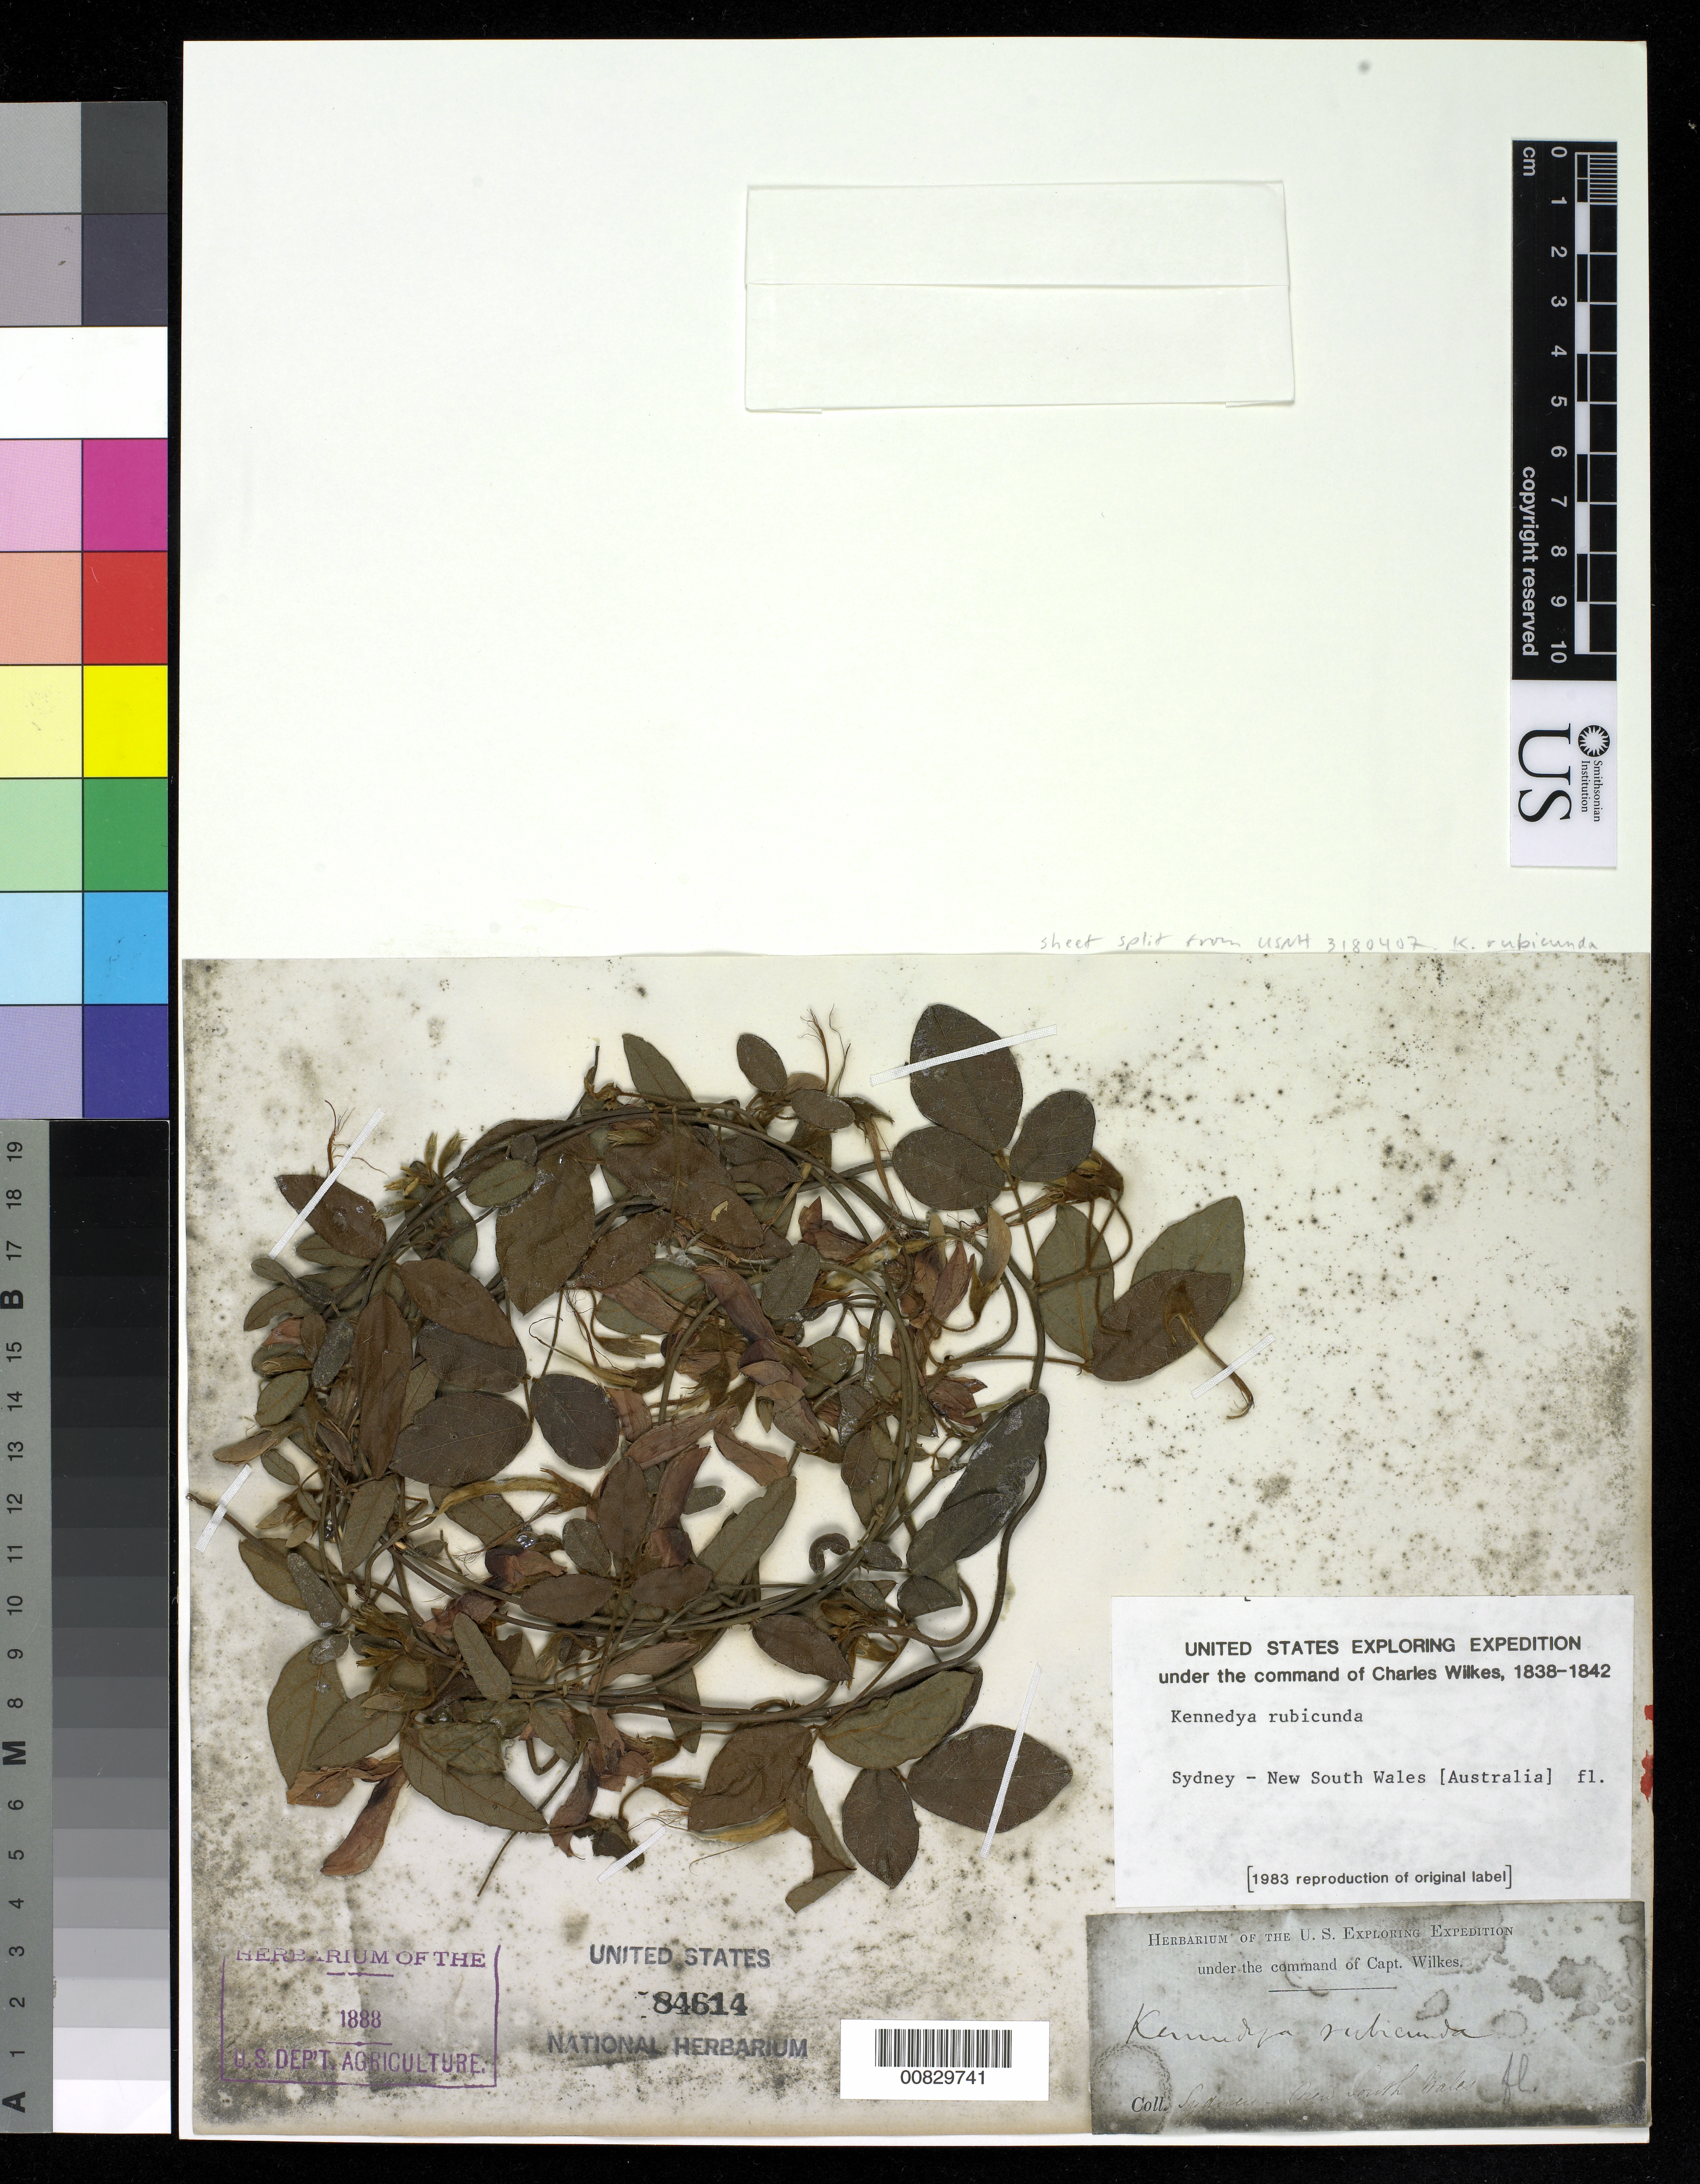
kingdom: Plantae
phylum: Tracheophyta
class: Magnoliopsida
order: Fabales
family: Fabaceae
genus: Kennedia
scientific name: Kennedia rubicunda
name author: Vent.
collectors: Wilkes Explor. Exped.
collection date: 1838/1842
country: Australia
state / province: New South Wales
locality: Sydney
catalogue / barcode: US 84614